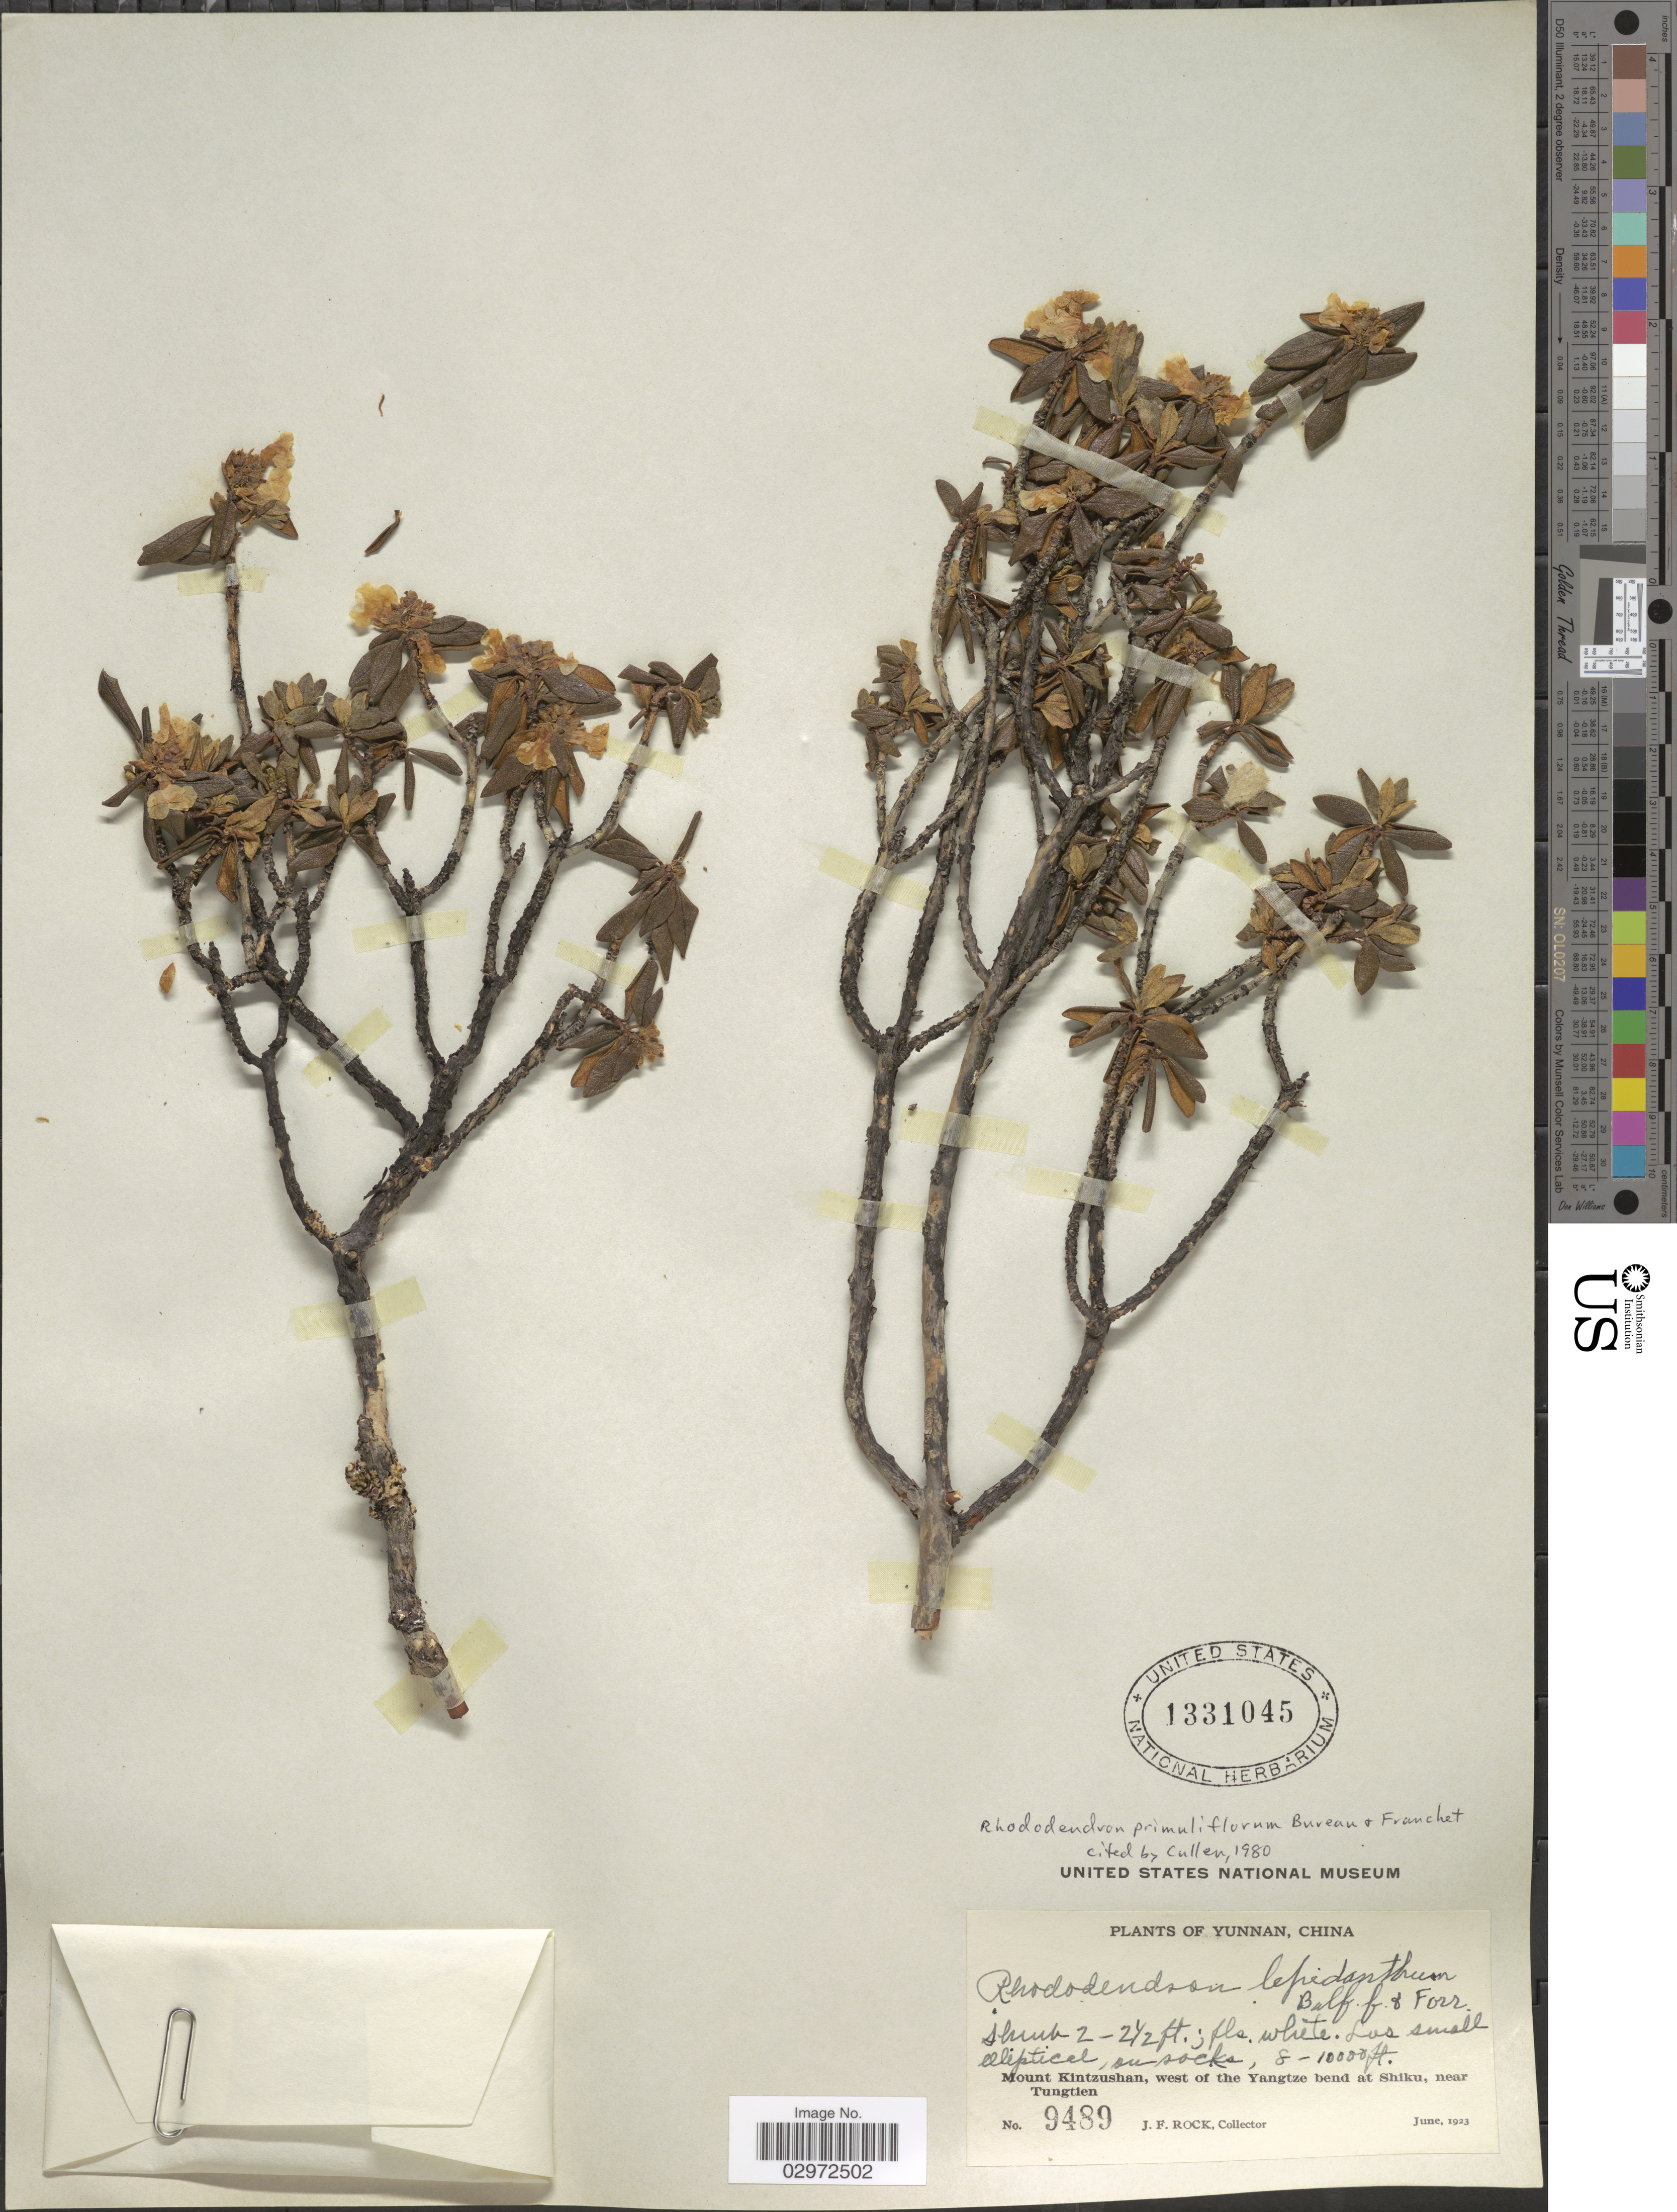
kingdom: Plantae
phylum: Tracheophyta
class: Magnoliopsida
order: Ericales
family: Ericaceae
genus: Rhododendron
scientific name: Rhododendron primuliflorum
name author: É. Bureau & Franch.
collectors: J. Rock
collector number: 9489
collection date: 1923-06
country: China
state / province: Yunnan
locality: Mount Kintzushan, west of the Yangtze bend at Shiku, near Tungtien.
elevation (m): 2438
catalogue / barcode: US 1331045